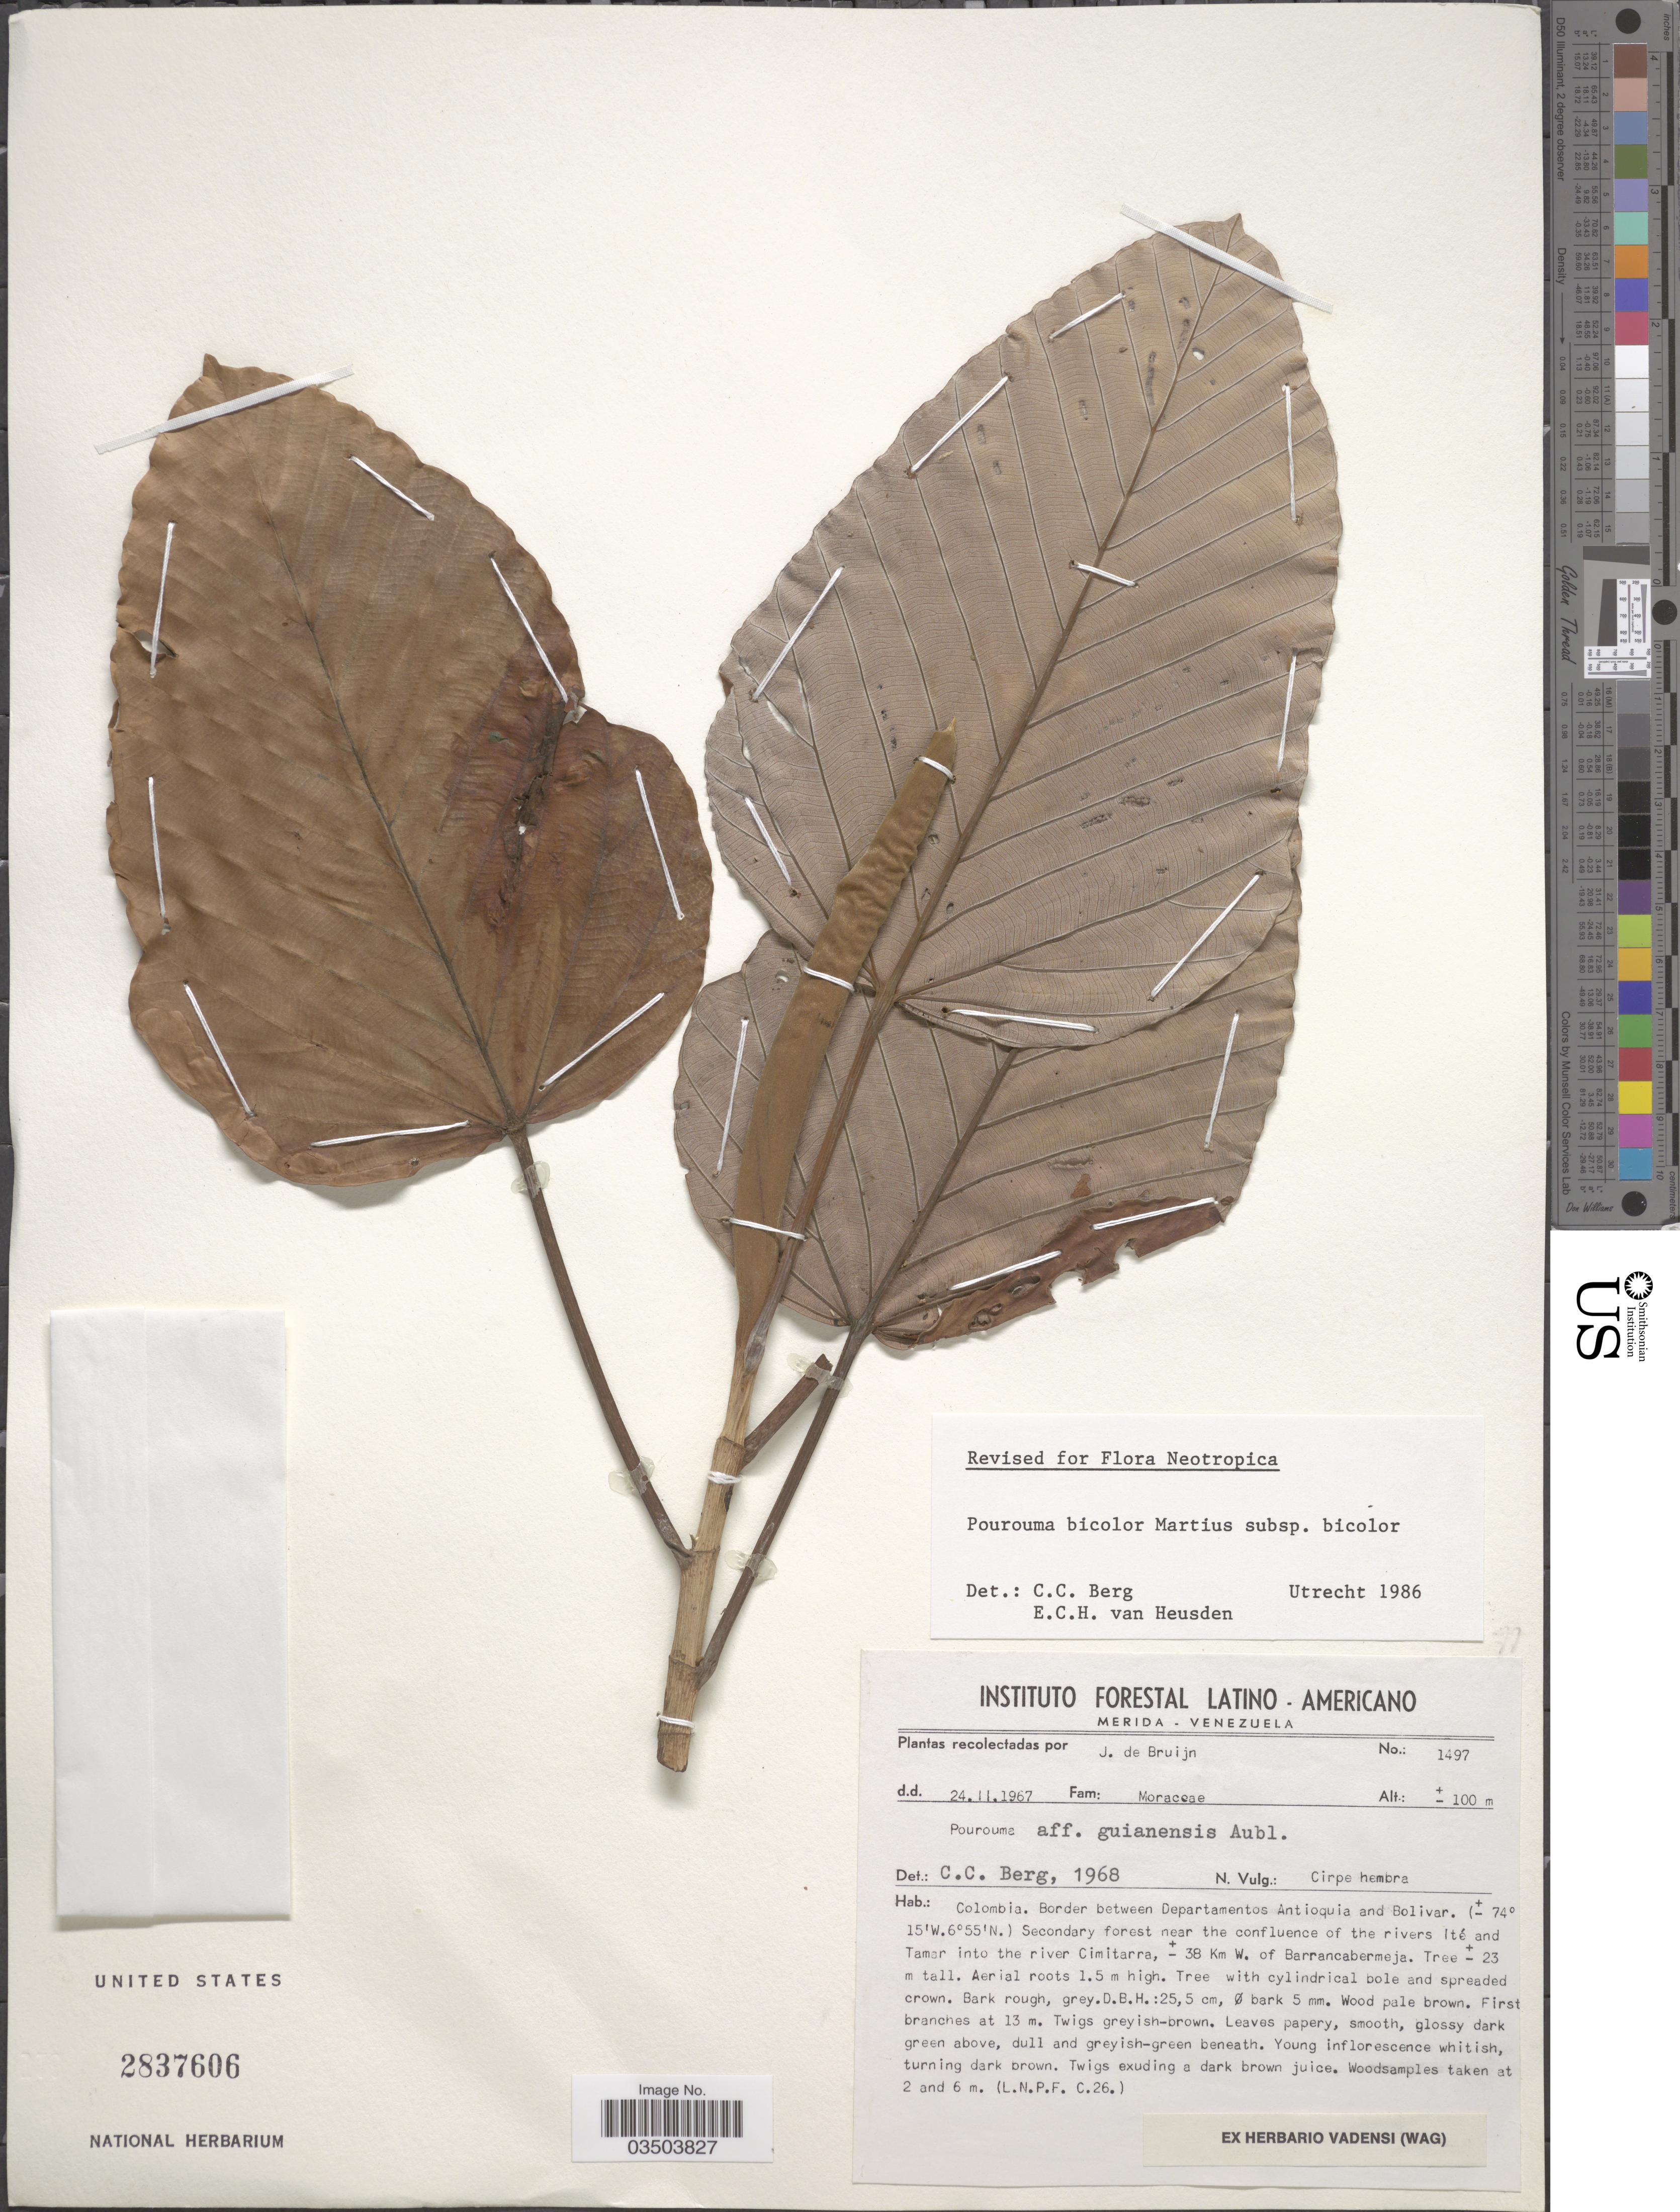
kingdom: Plantae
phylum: Tracheophyta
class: Magnoliopsida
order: Rosales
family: Urticaceae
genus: Pourouma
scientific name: Pourouma bicolor subsp. bicolor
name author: Mart.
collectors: J. Bruijn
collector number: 1497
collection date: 1967-02-24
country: Colombia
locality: Border between Departamentos Antioquia and Bolivar. Secondary forest near the confluence of the rivers Ité and Tamar into the river Cimitarra, ± 38 Km W. of Barrancabermeja.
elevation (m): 100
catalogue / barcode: US 2837606